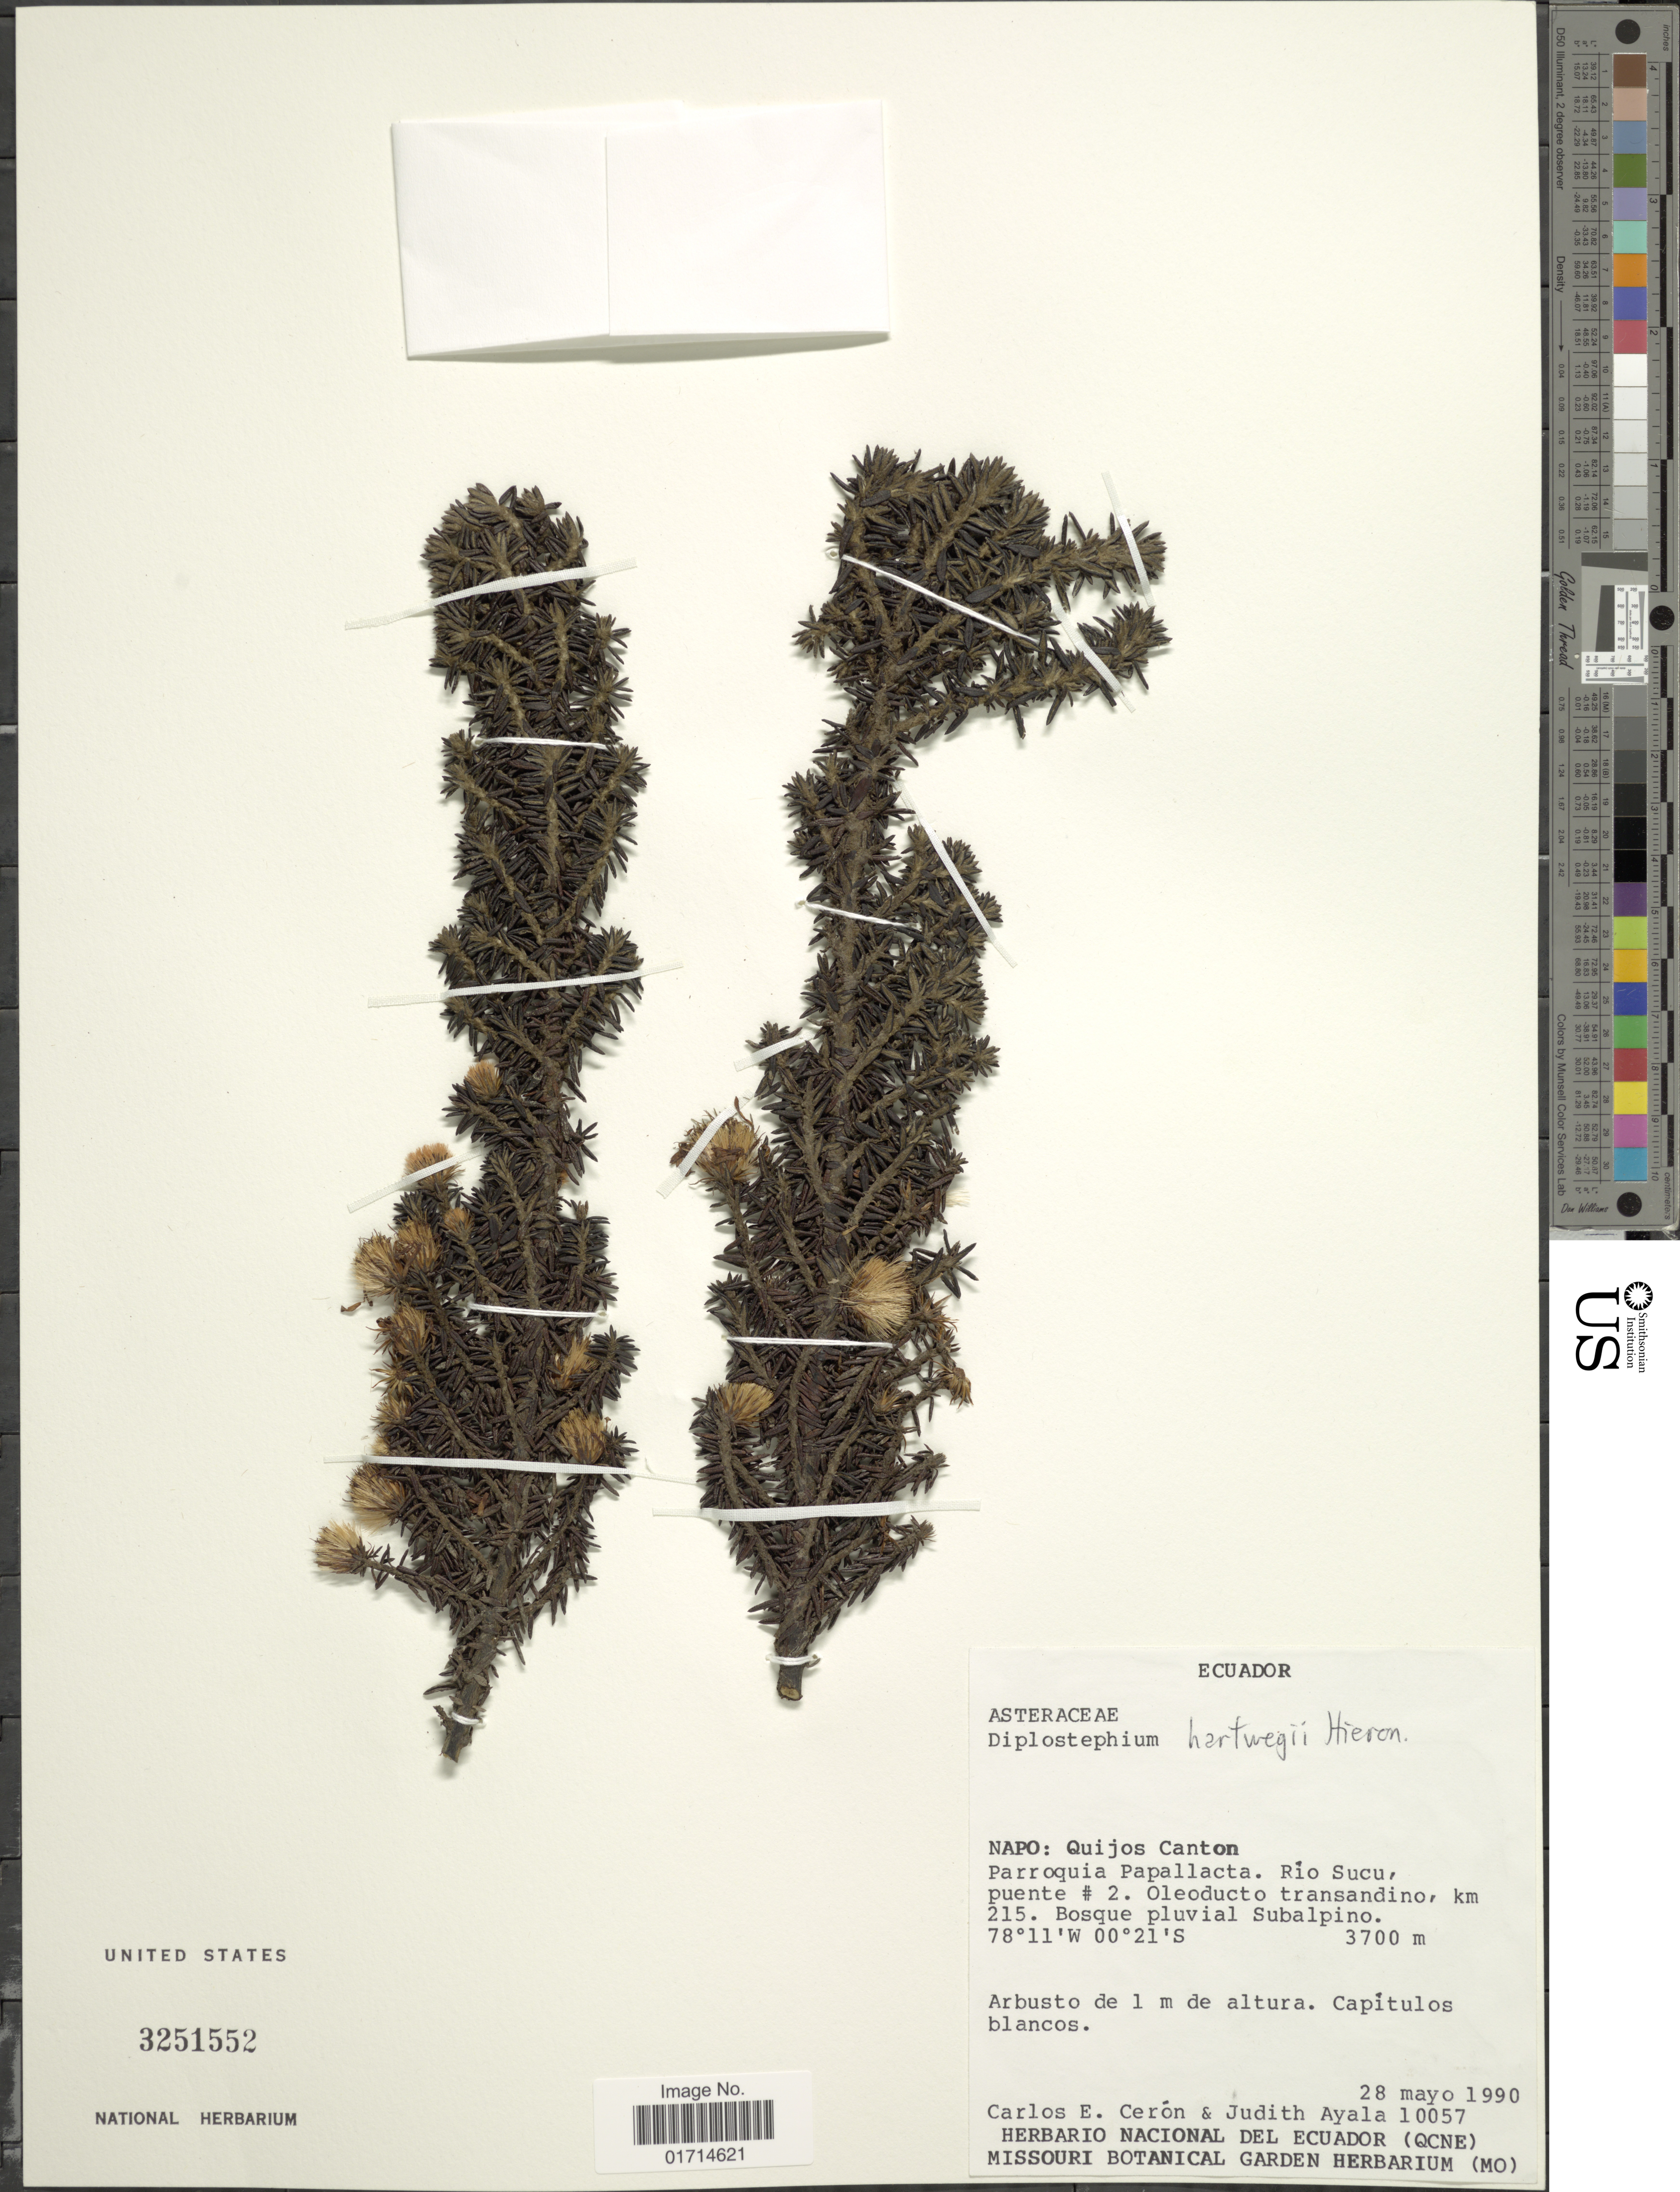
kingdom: Plantae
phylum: Tracheophyta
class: Magnoliopsida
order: Asterales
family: Asteraceae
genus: Diplostephium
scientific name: Diplostephium hartwegii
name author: Hieron.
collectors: C. E. Cerón M. & J. Ayala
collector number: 10057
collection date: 1990-05-28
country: Ecuador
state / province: Napo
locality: Quijos Canton, Parroquia Papallacta, Rio Sucu, Puente #2, Oleoducto transandino, km 215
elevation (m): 3700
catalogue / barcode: US 3251552